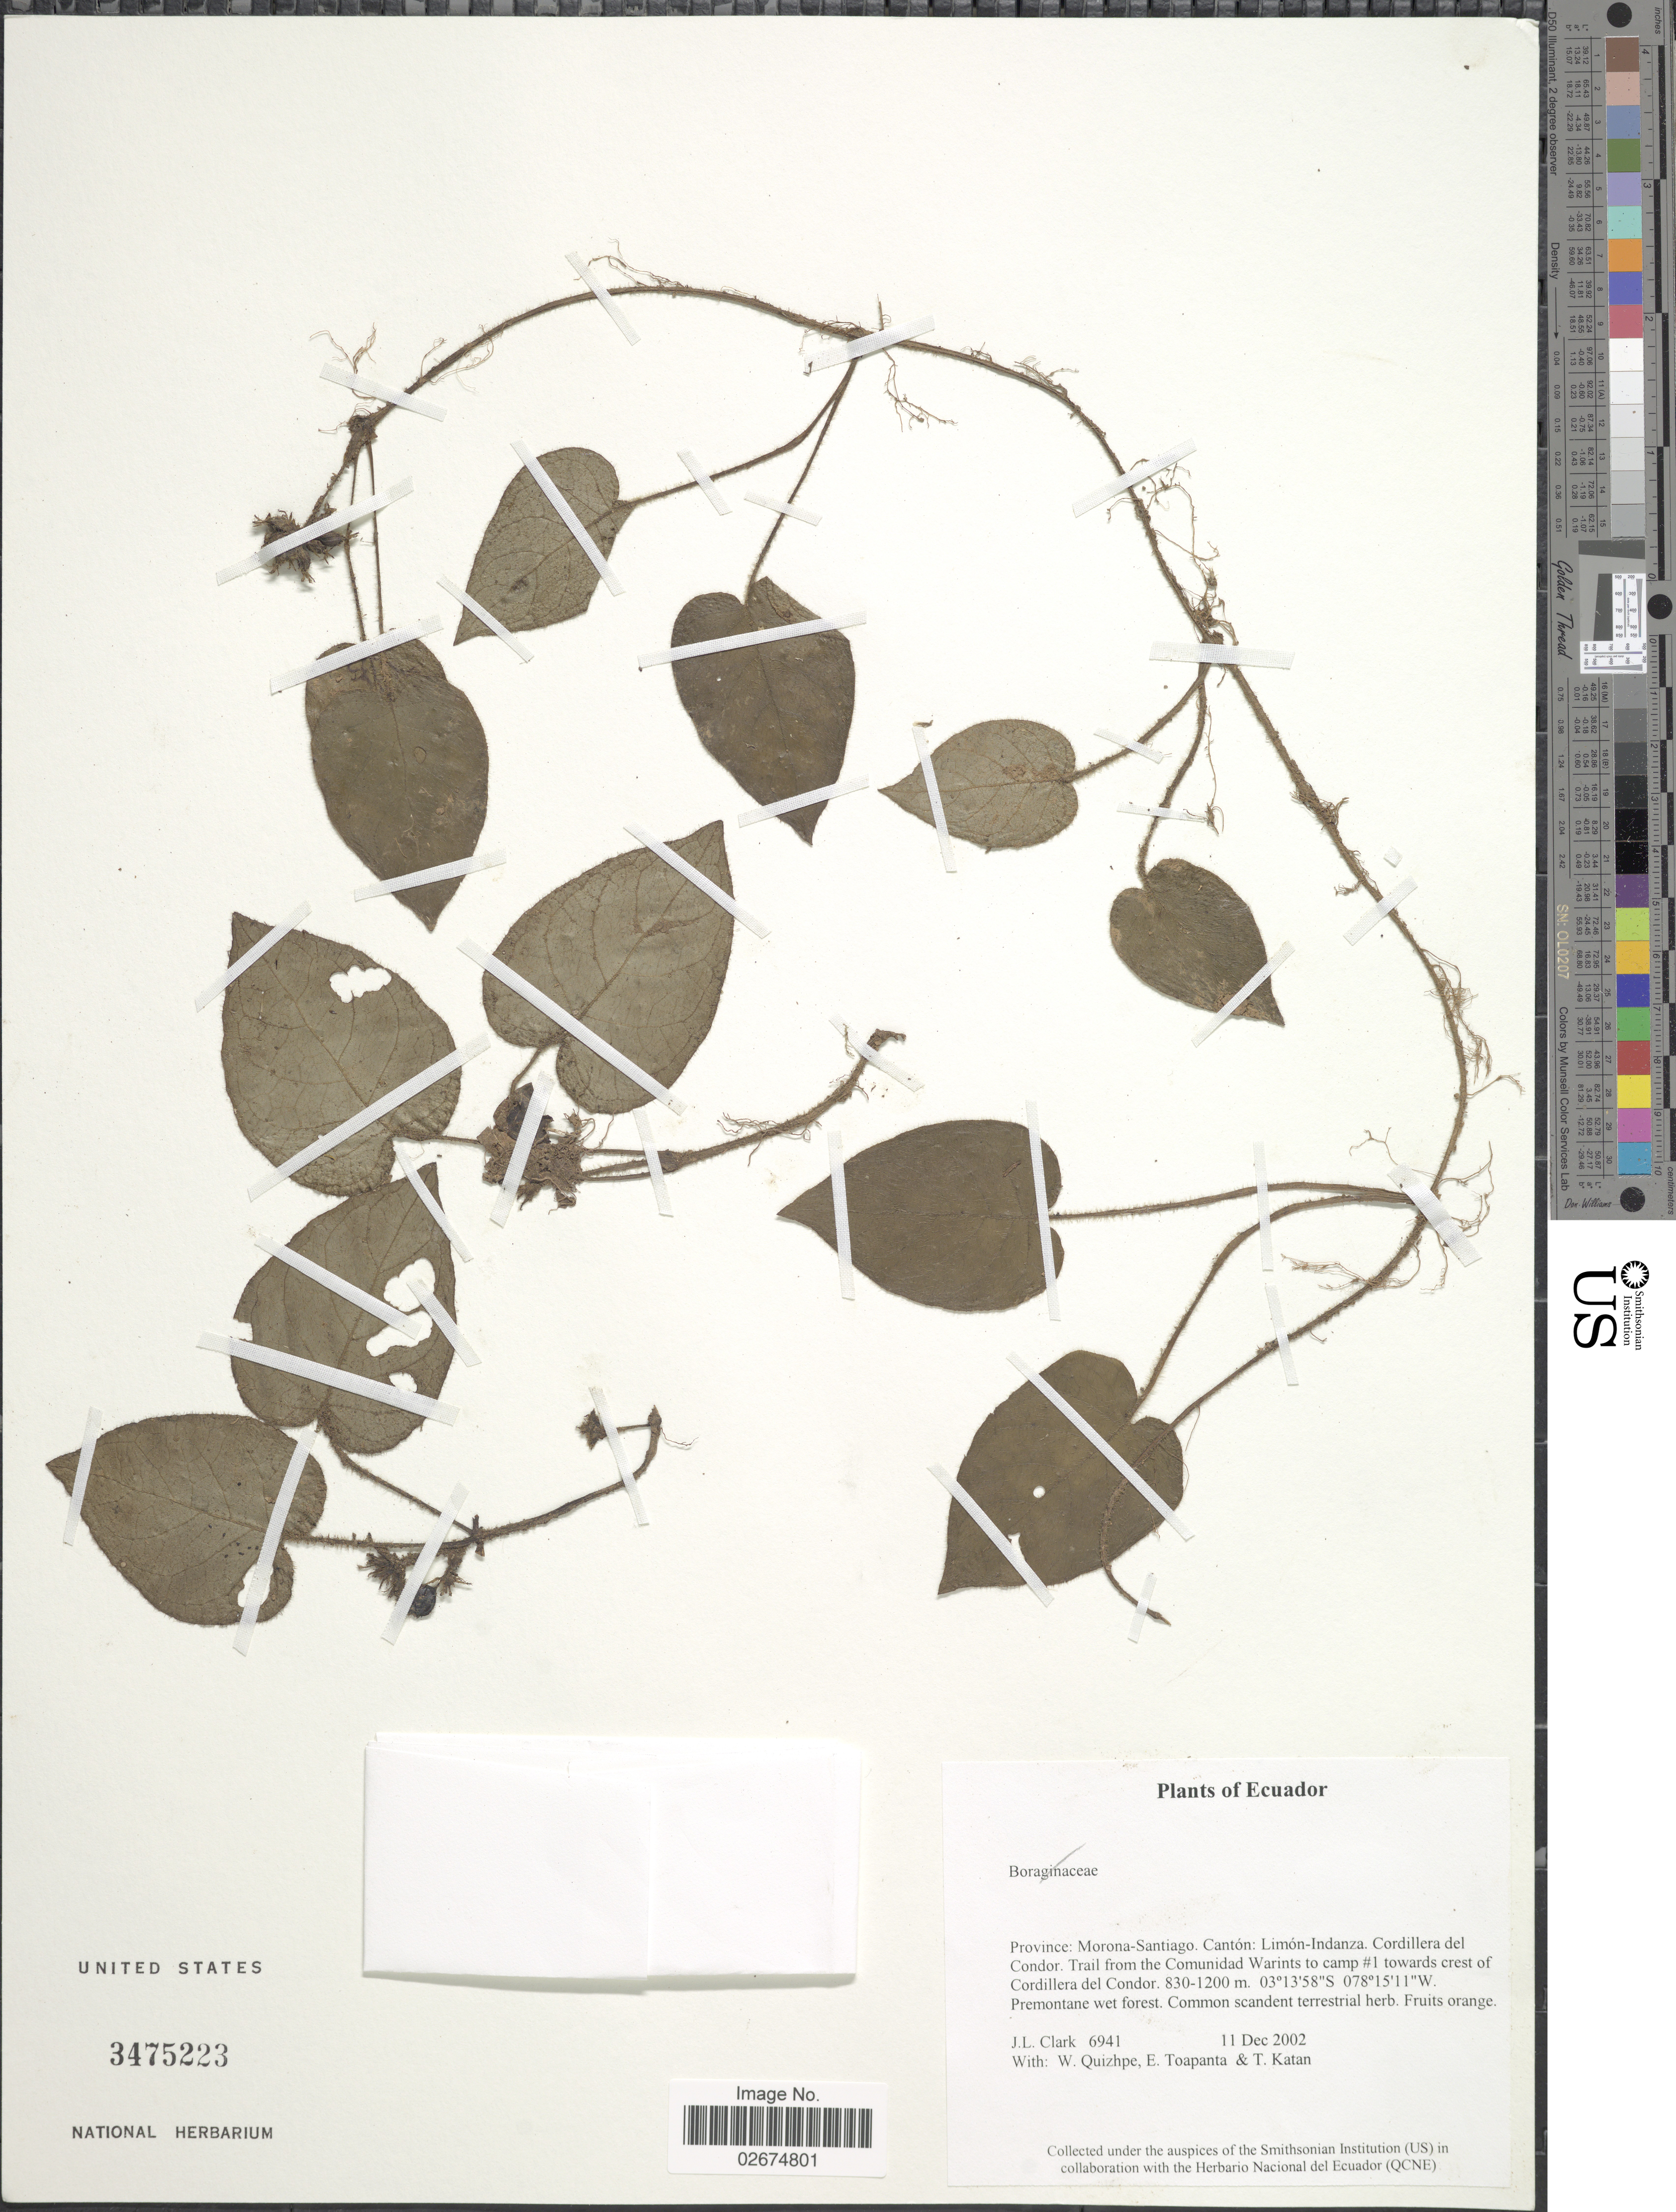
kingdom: Plantae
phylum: Tracheophyta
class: Magnoliopsida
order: Gentianales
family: Rubiaceae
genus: Geophila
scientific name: Geophila sp.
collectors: J. L. Clark, W. Quizhpe, E. Toapanta & T. Katan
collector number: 6941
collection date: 2002-12-11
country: Ecuador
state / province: Morona-Santiago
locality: Province: Morona-Santiago, Canton: Limon-Indanza, Cordillera del Condor, Trail from Comunidad Warints to Camp # 1 towards crest of Cordillera del Condor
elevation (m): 830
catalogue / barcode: US 3475223